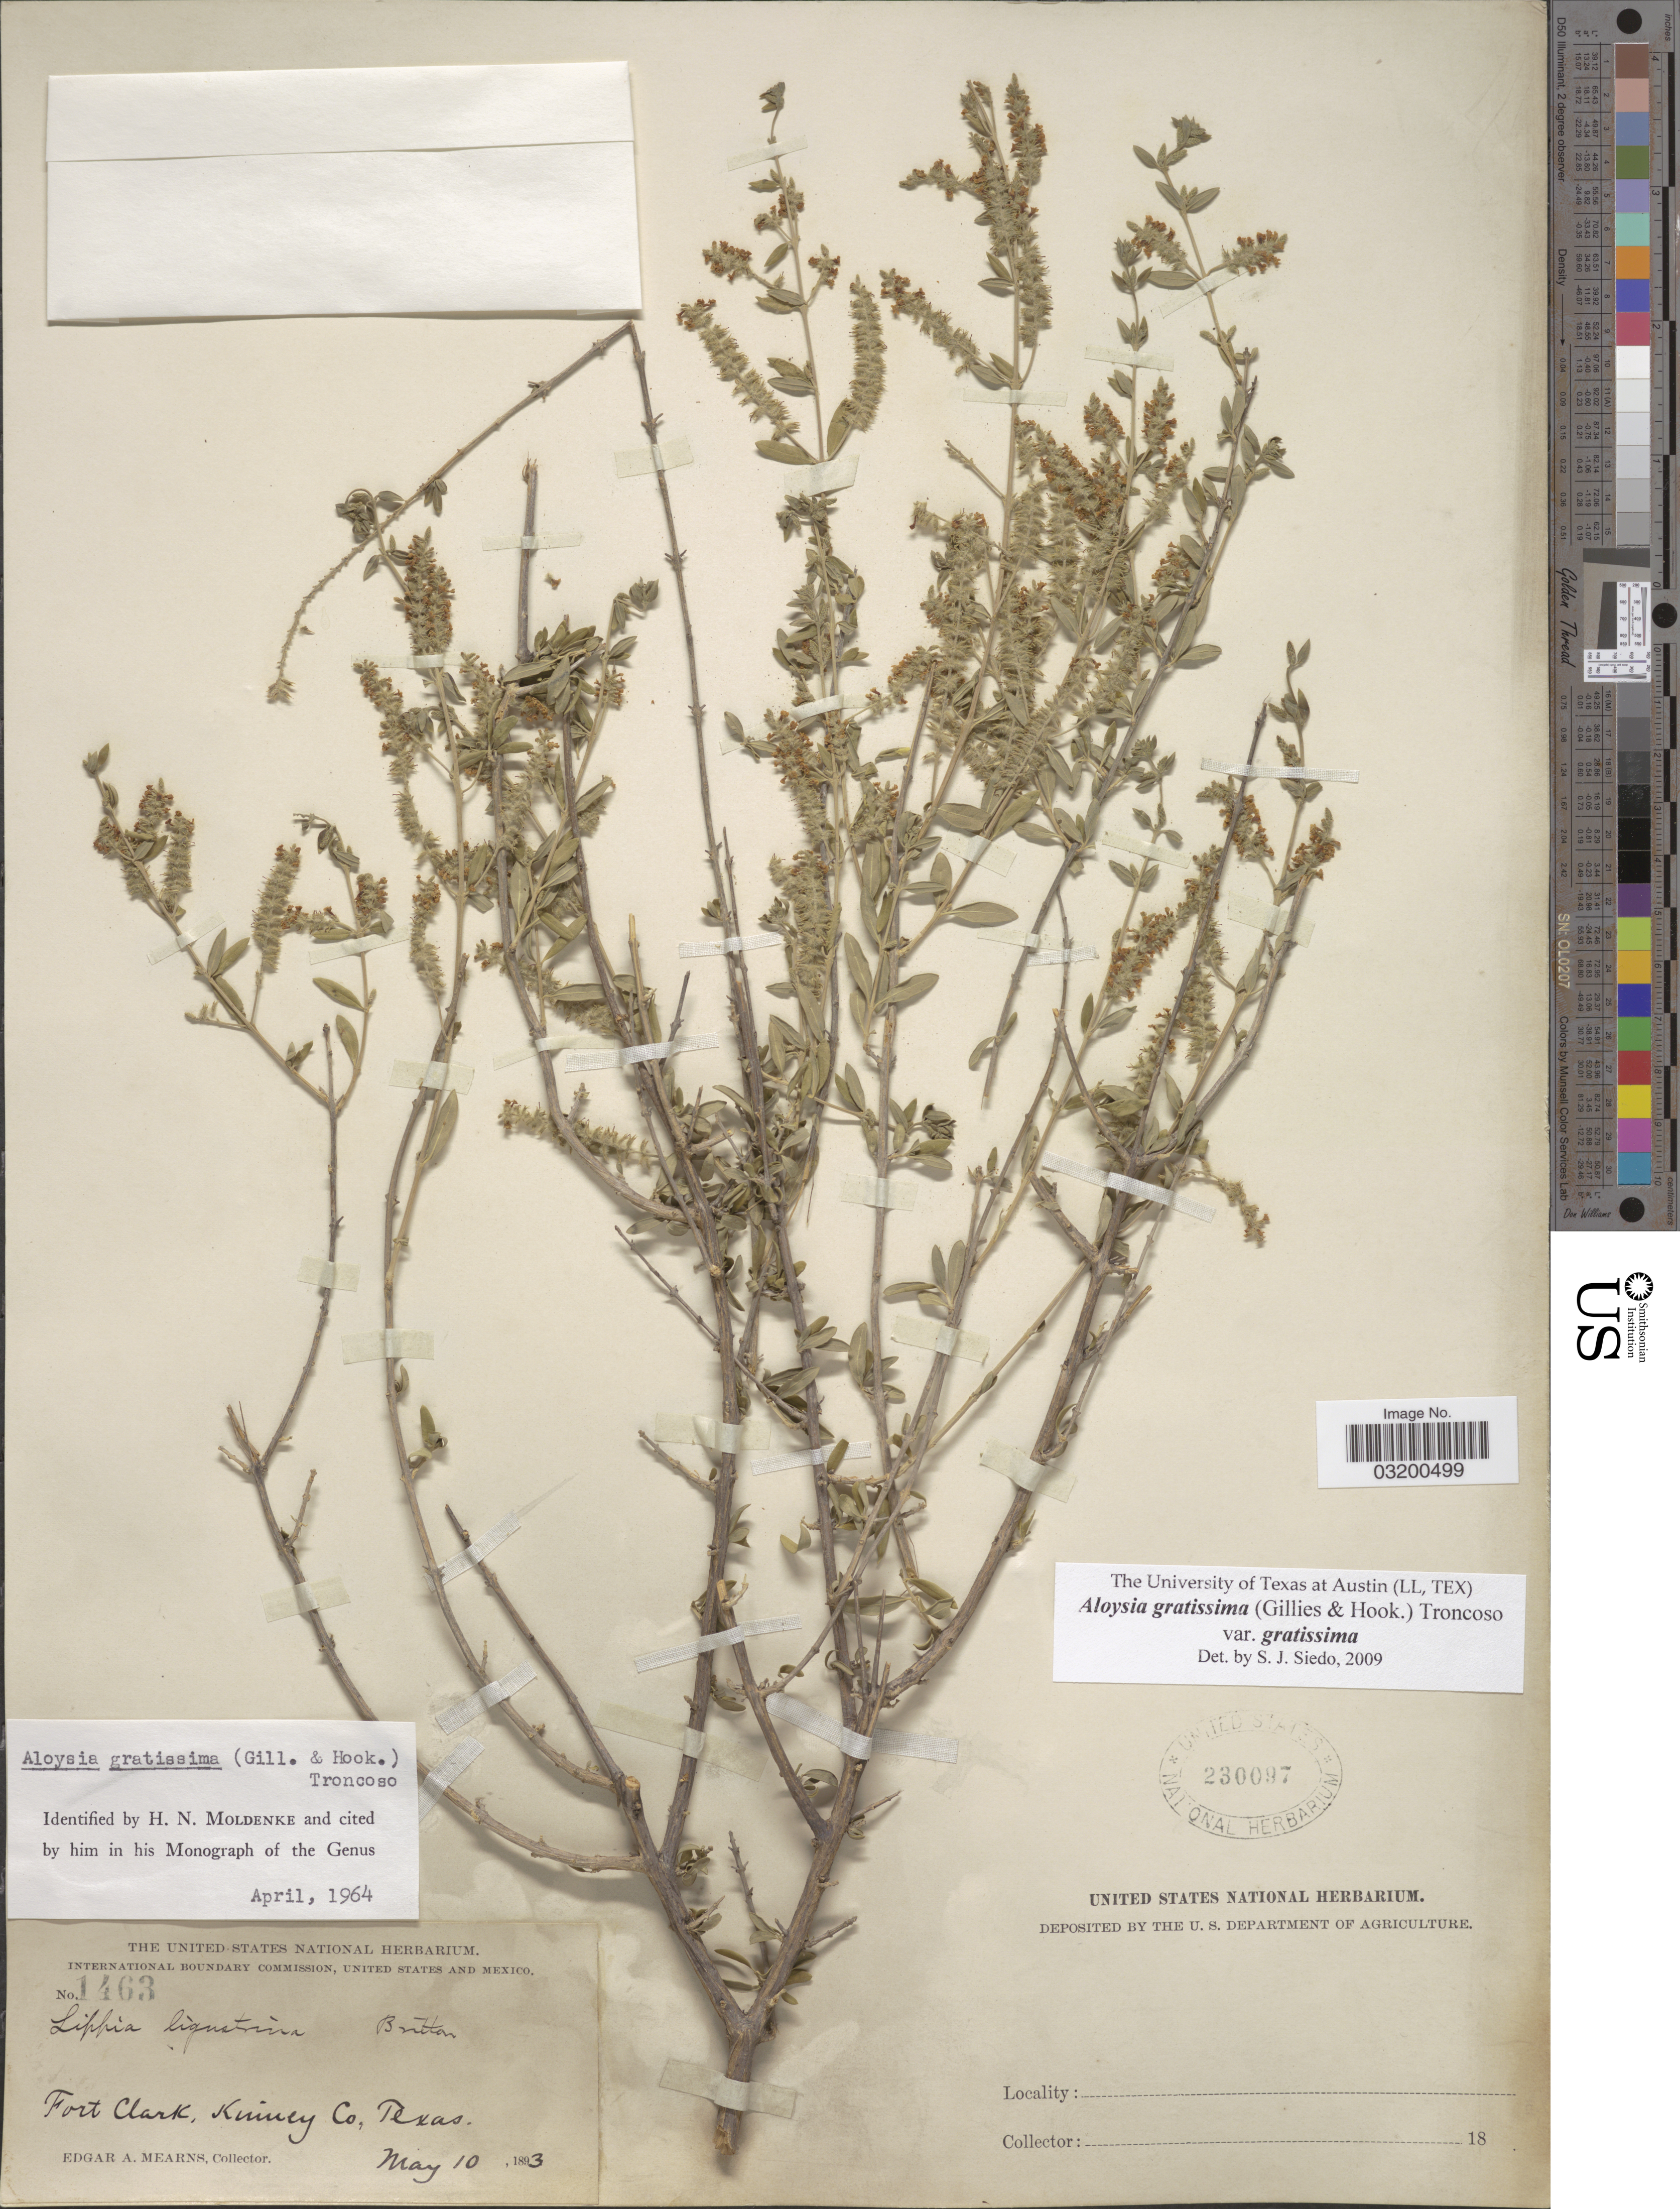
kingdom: Plantae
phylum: Tracheophyta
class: Magnoliopsida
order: Lamiales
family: Verbenaceae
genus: Aloysia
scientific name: Aloysia gratissima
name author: (Gillies & Hook.) Tronc.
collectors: E. A. Mearns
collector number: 1463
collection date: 1893-05-10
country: United States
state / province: Texas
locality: Fort Clark, Kinney Co.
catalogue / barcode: US 230097